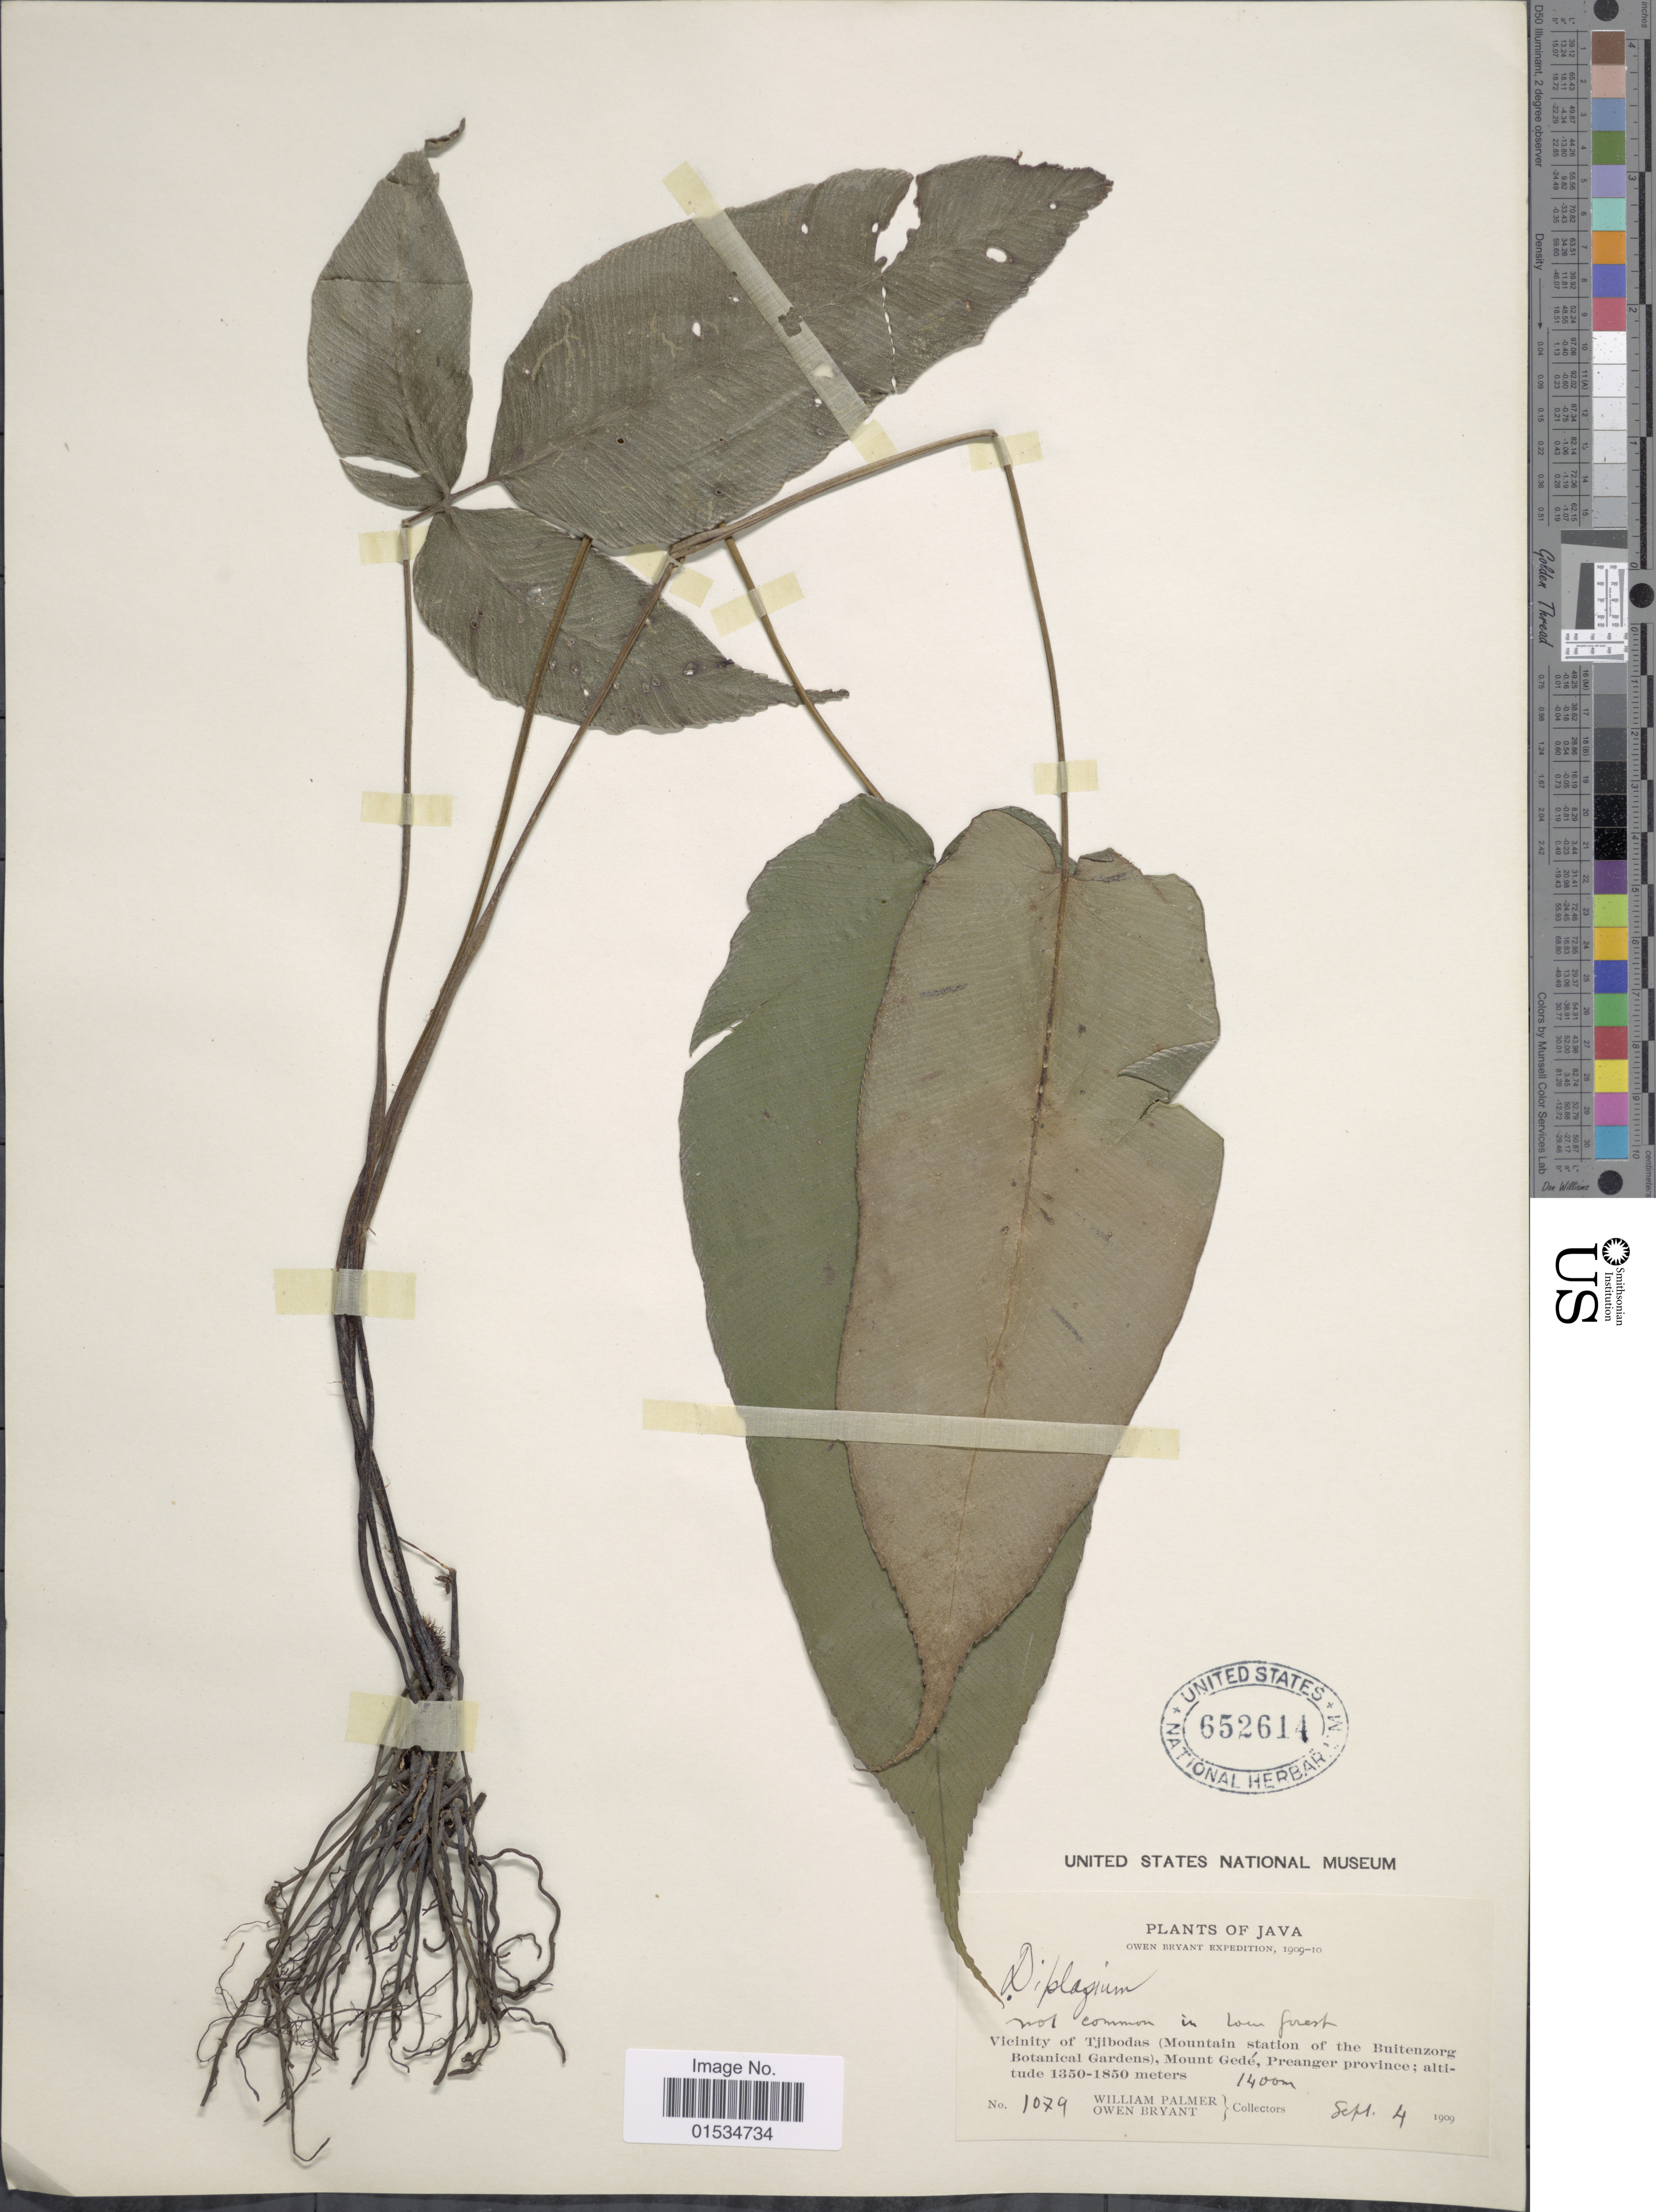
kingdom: Plantae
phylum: Tracheophyta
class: Polypodiopsida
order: Polypodiales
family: Athyriaceae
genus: Diplazium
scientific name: Diplazium cordifolium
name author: Blume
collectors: W. Palmer & O. Bryant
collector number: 1079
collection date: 1909-09-04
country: Indonesia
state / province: Java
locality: Vicinity of Tjibodas (Mountain station of the Buitenzorg Botanical Gardens), Mount Gedé, Preanger province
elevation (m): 1400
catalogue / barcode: US 652614